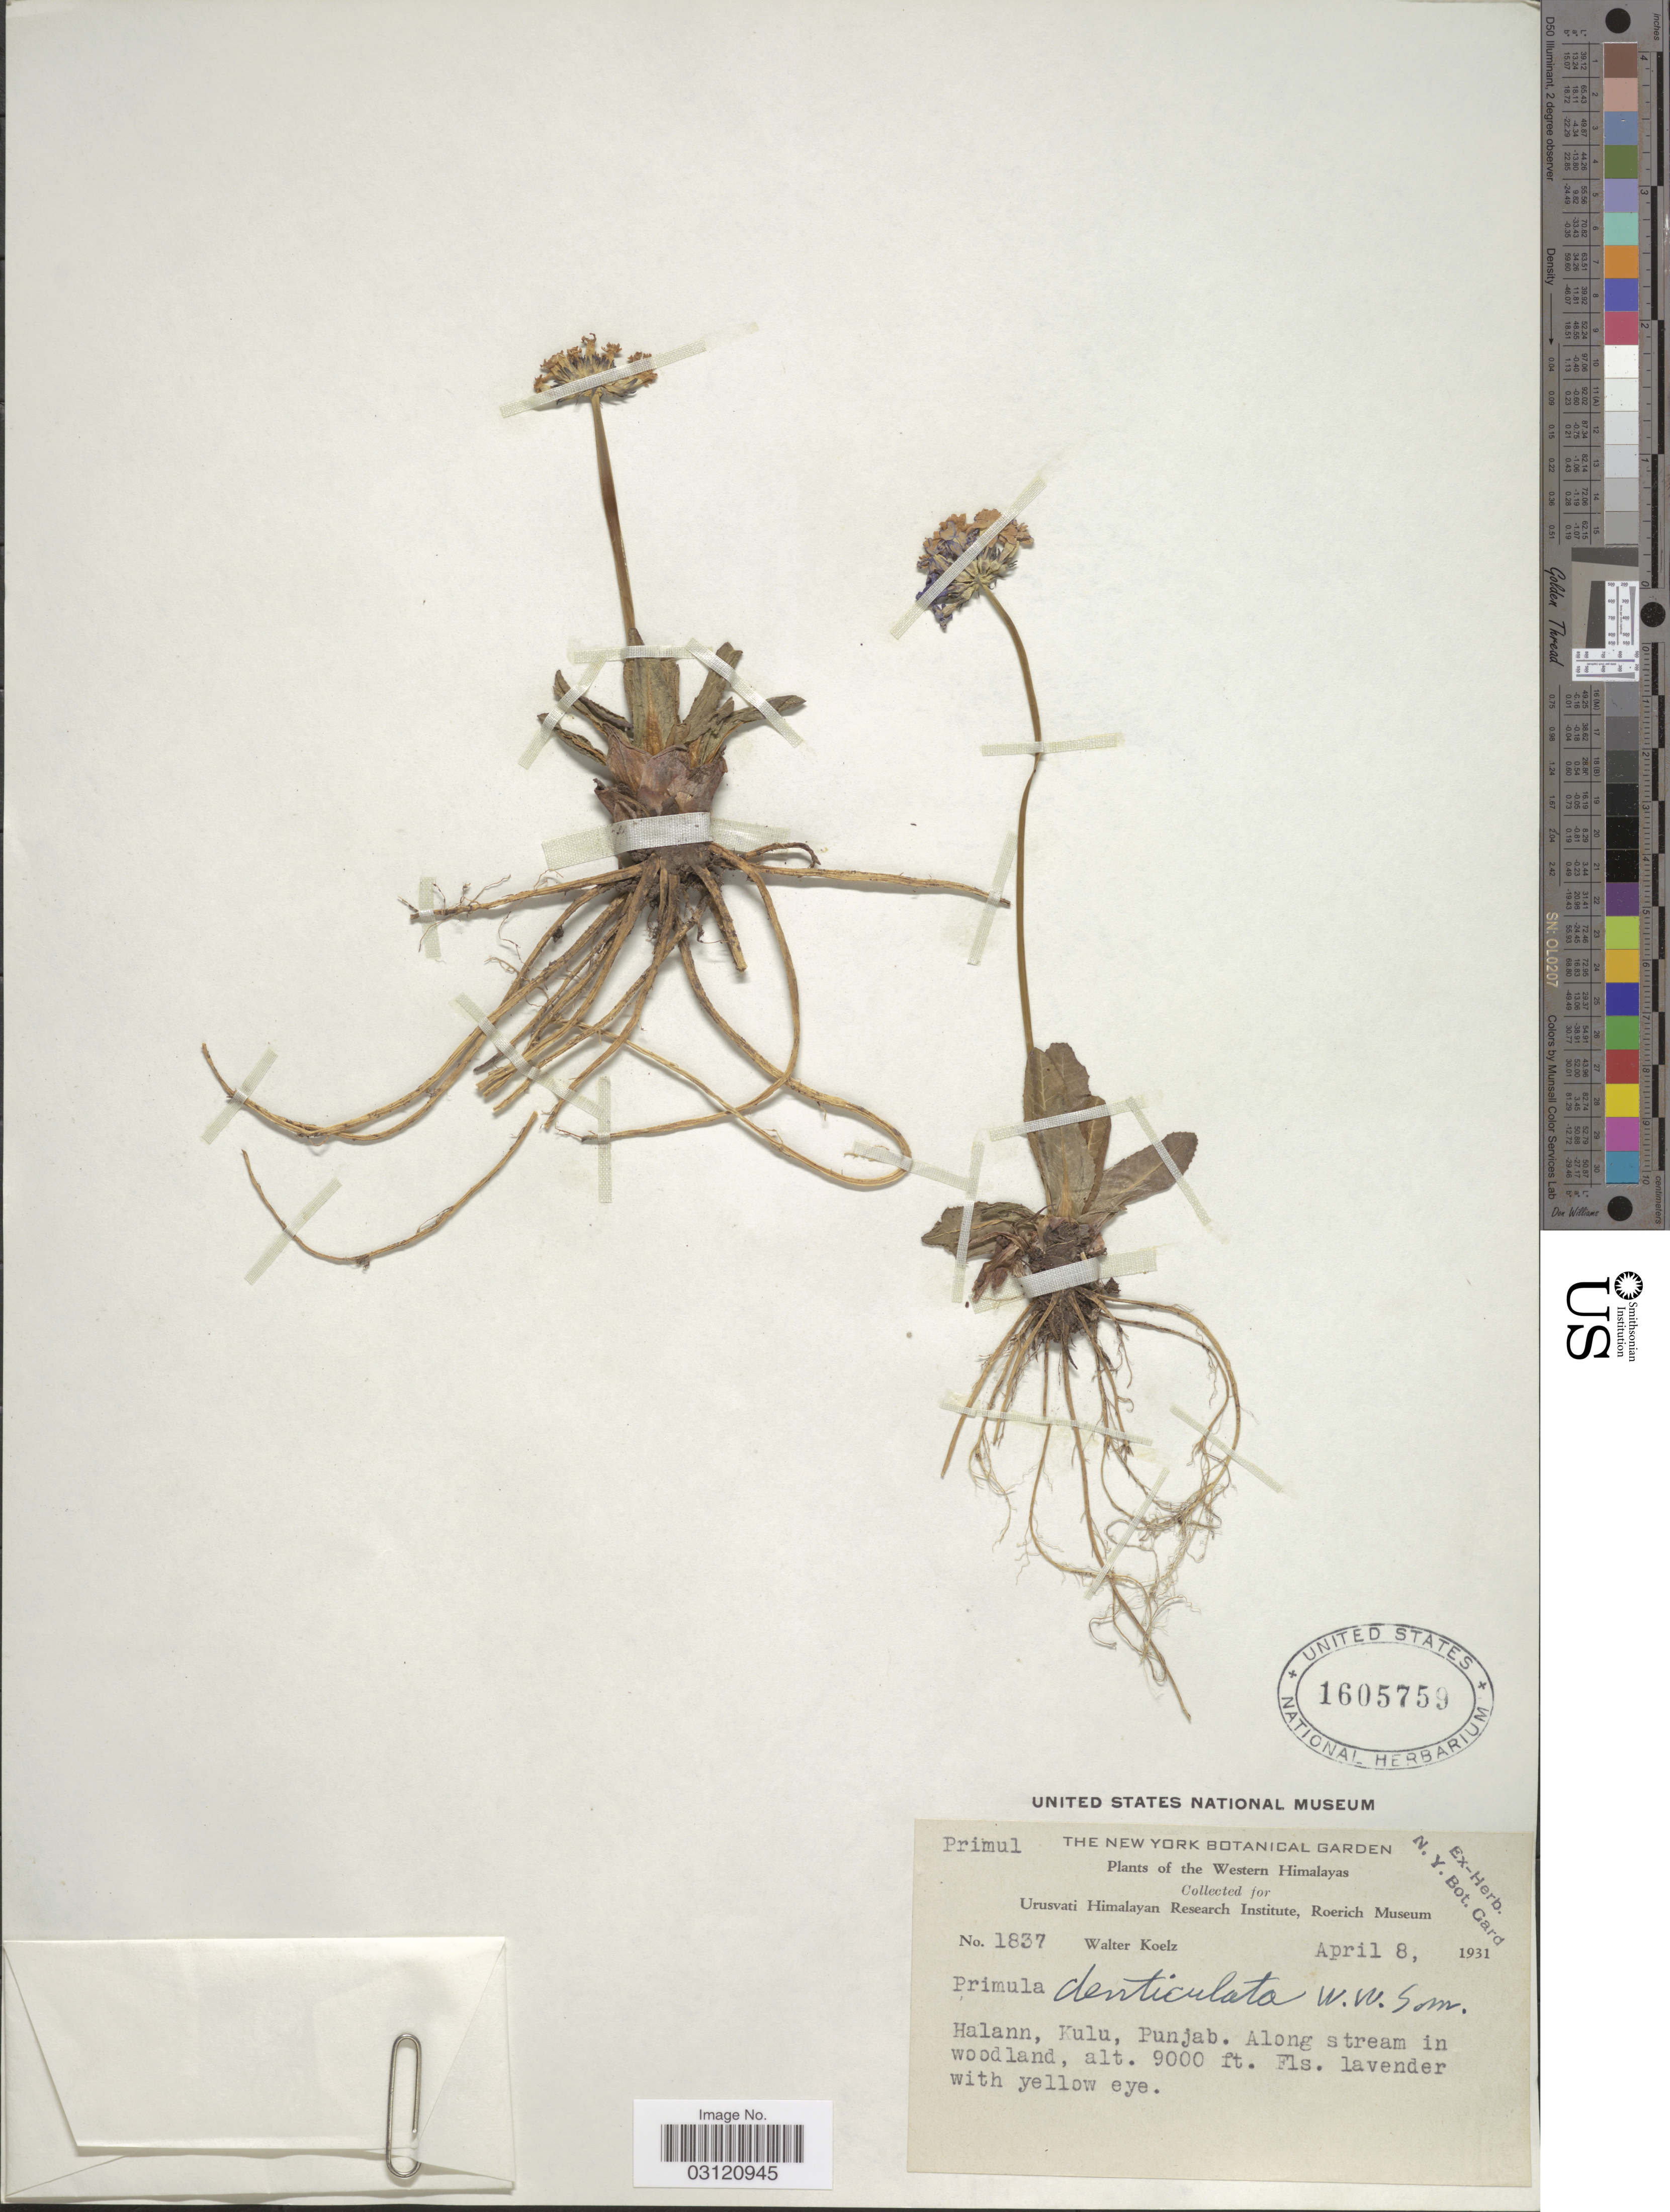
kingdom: Plantae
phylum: Tracheophyta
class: Magnoliopsida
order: Ericales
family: Primulaceae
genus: Primula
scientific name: Primula denticulata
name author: Sm.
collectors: W. N. Koelz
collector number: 1837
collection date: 1931-04-08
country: India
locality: Western Himalayas. Halann, Kulu.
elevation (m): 2743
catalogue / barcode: US 1605759